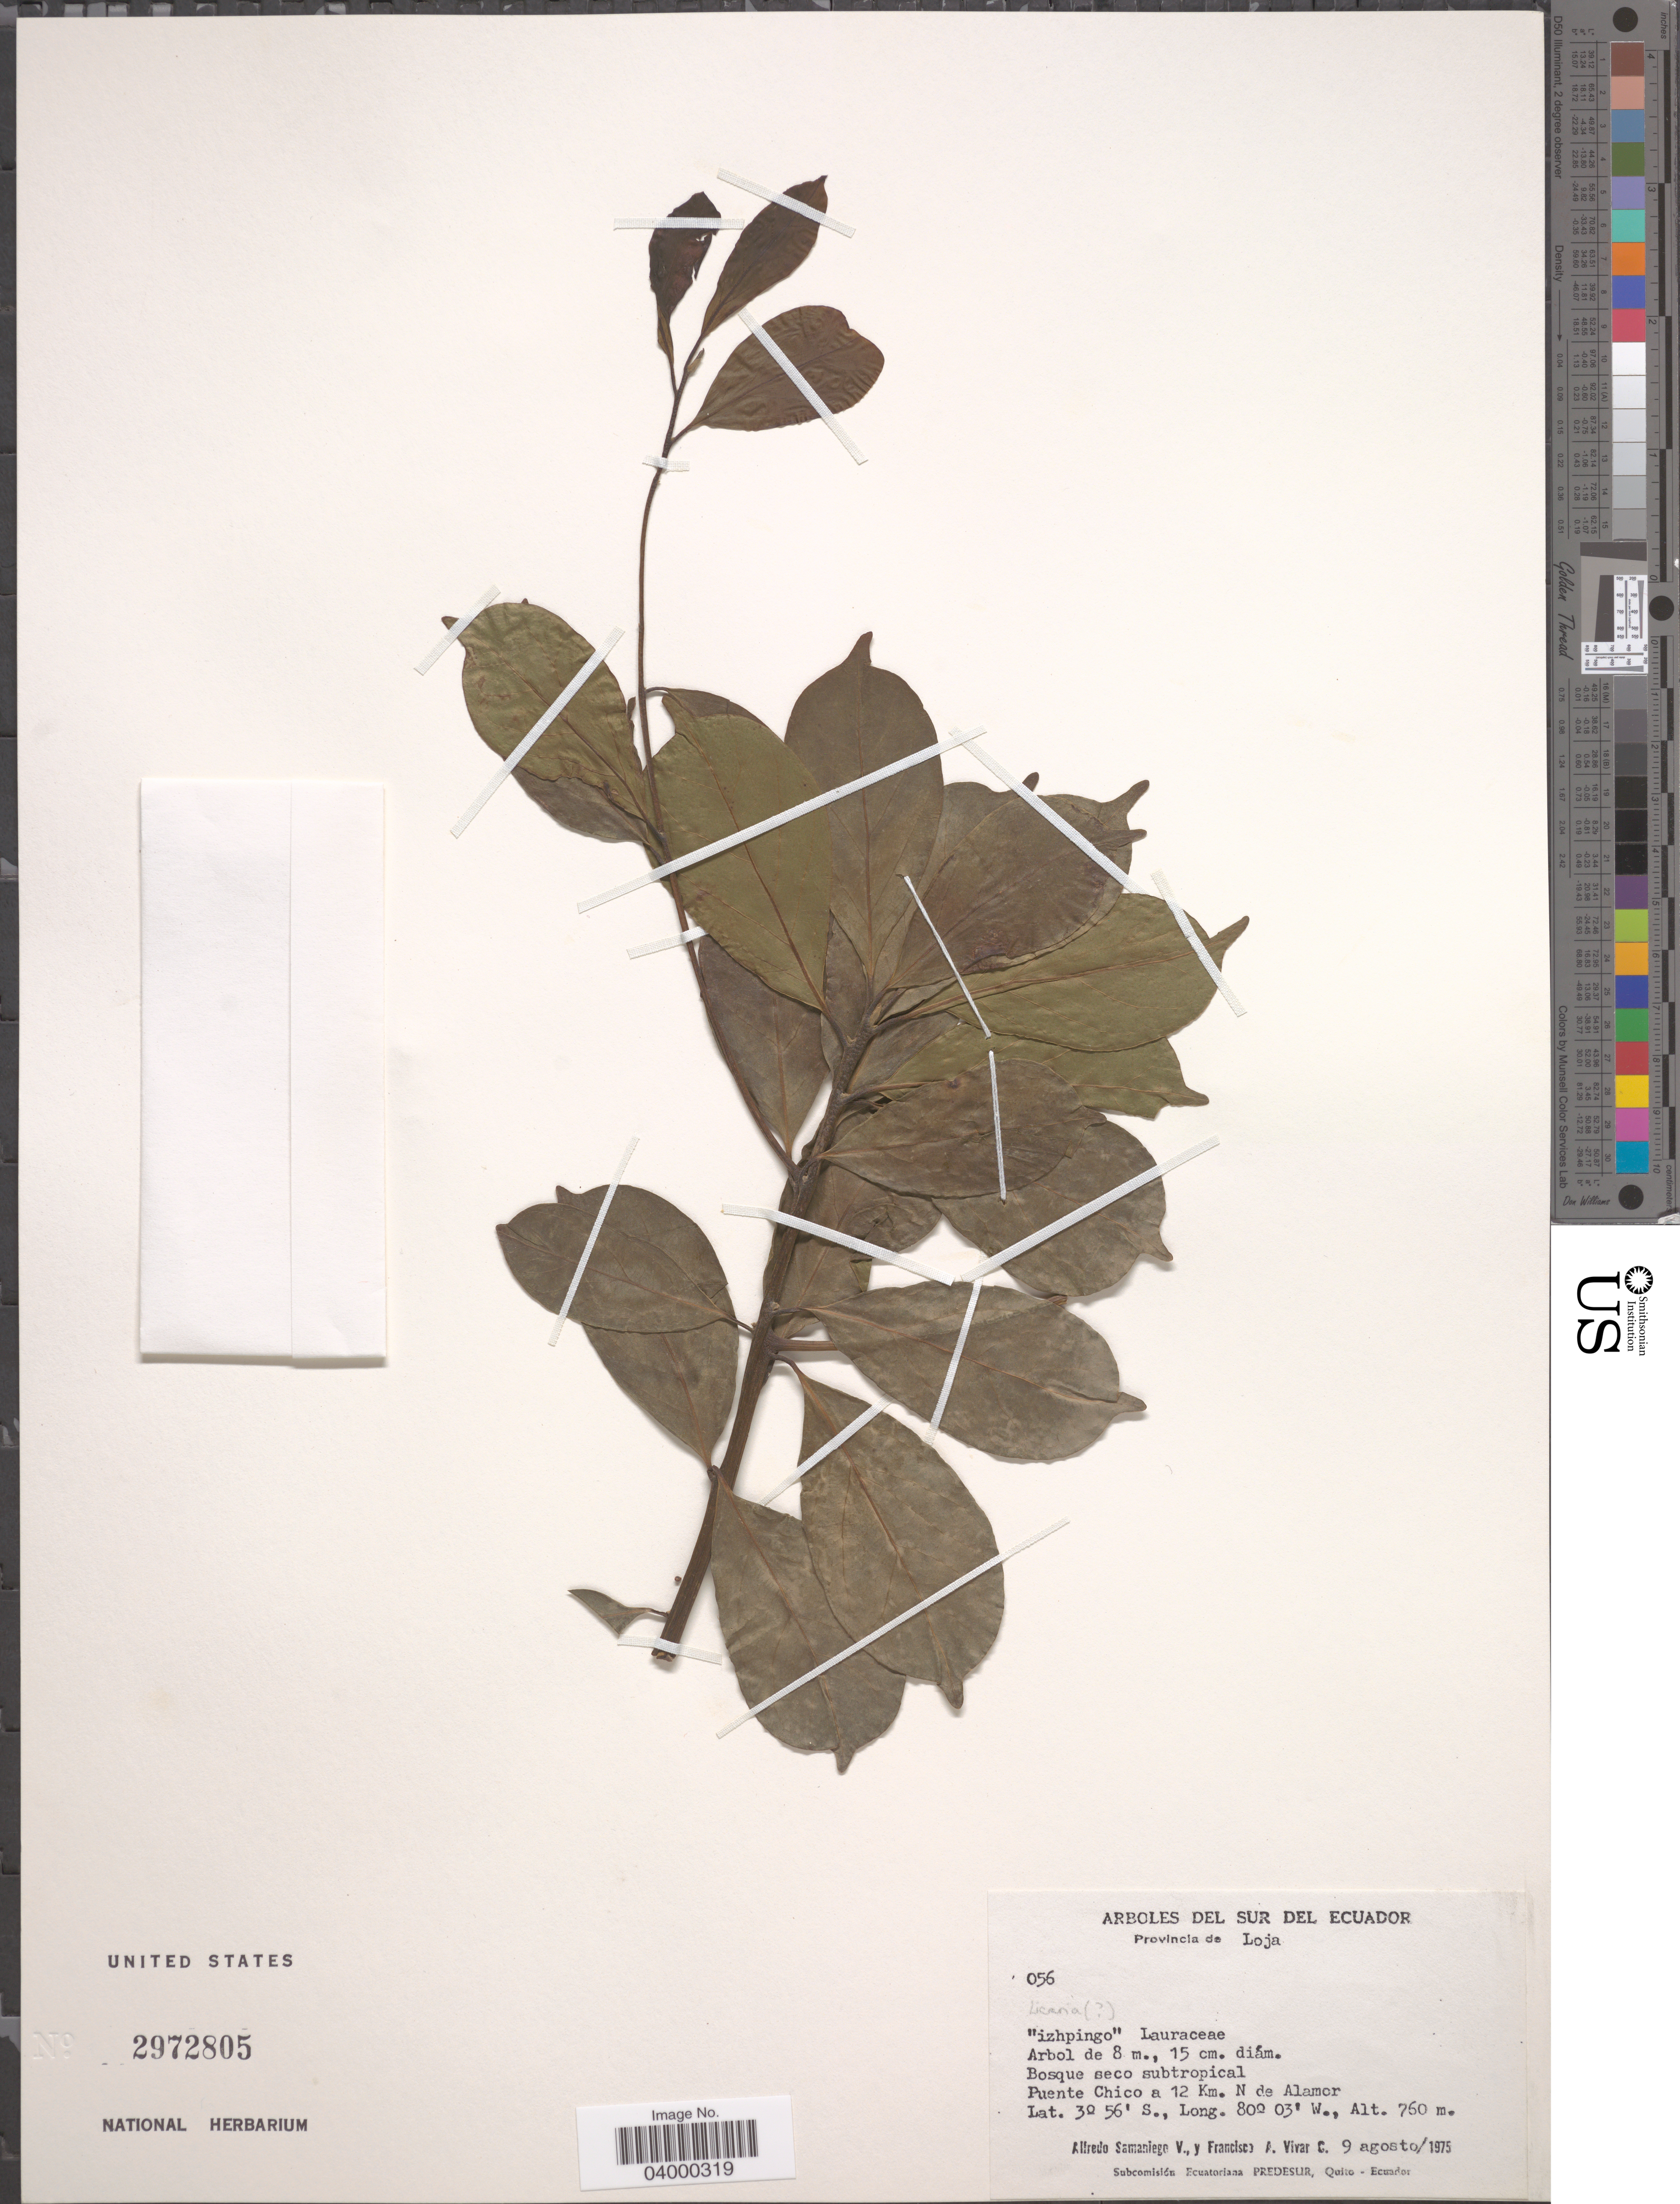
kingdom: Plantae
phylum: Tracheophyta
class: Magnoliopsida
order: Laurales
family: Lauraceae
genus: Licaria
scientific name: Licaria sp.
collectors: A. V. Samaniego & F. A. Vivar C.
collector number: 056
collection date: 1975-08-09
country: Ecuador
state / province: Loja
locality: Sur del Ecuador. Puente Chico a 12 Km. N de Alamor.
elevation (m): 760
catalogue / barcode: US 2972805